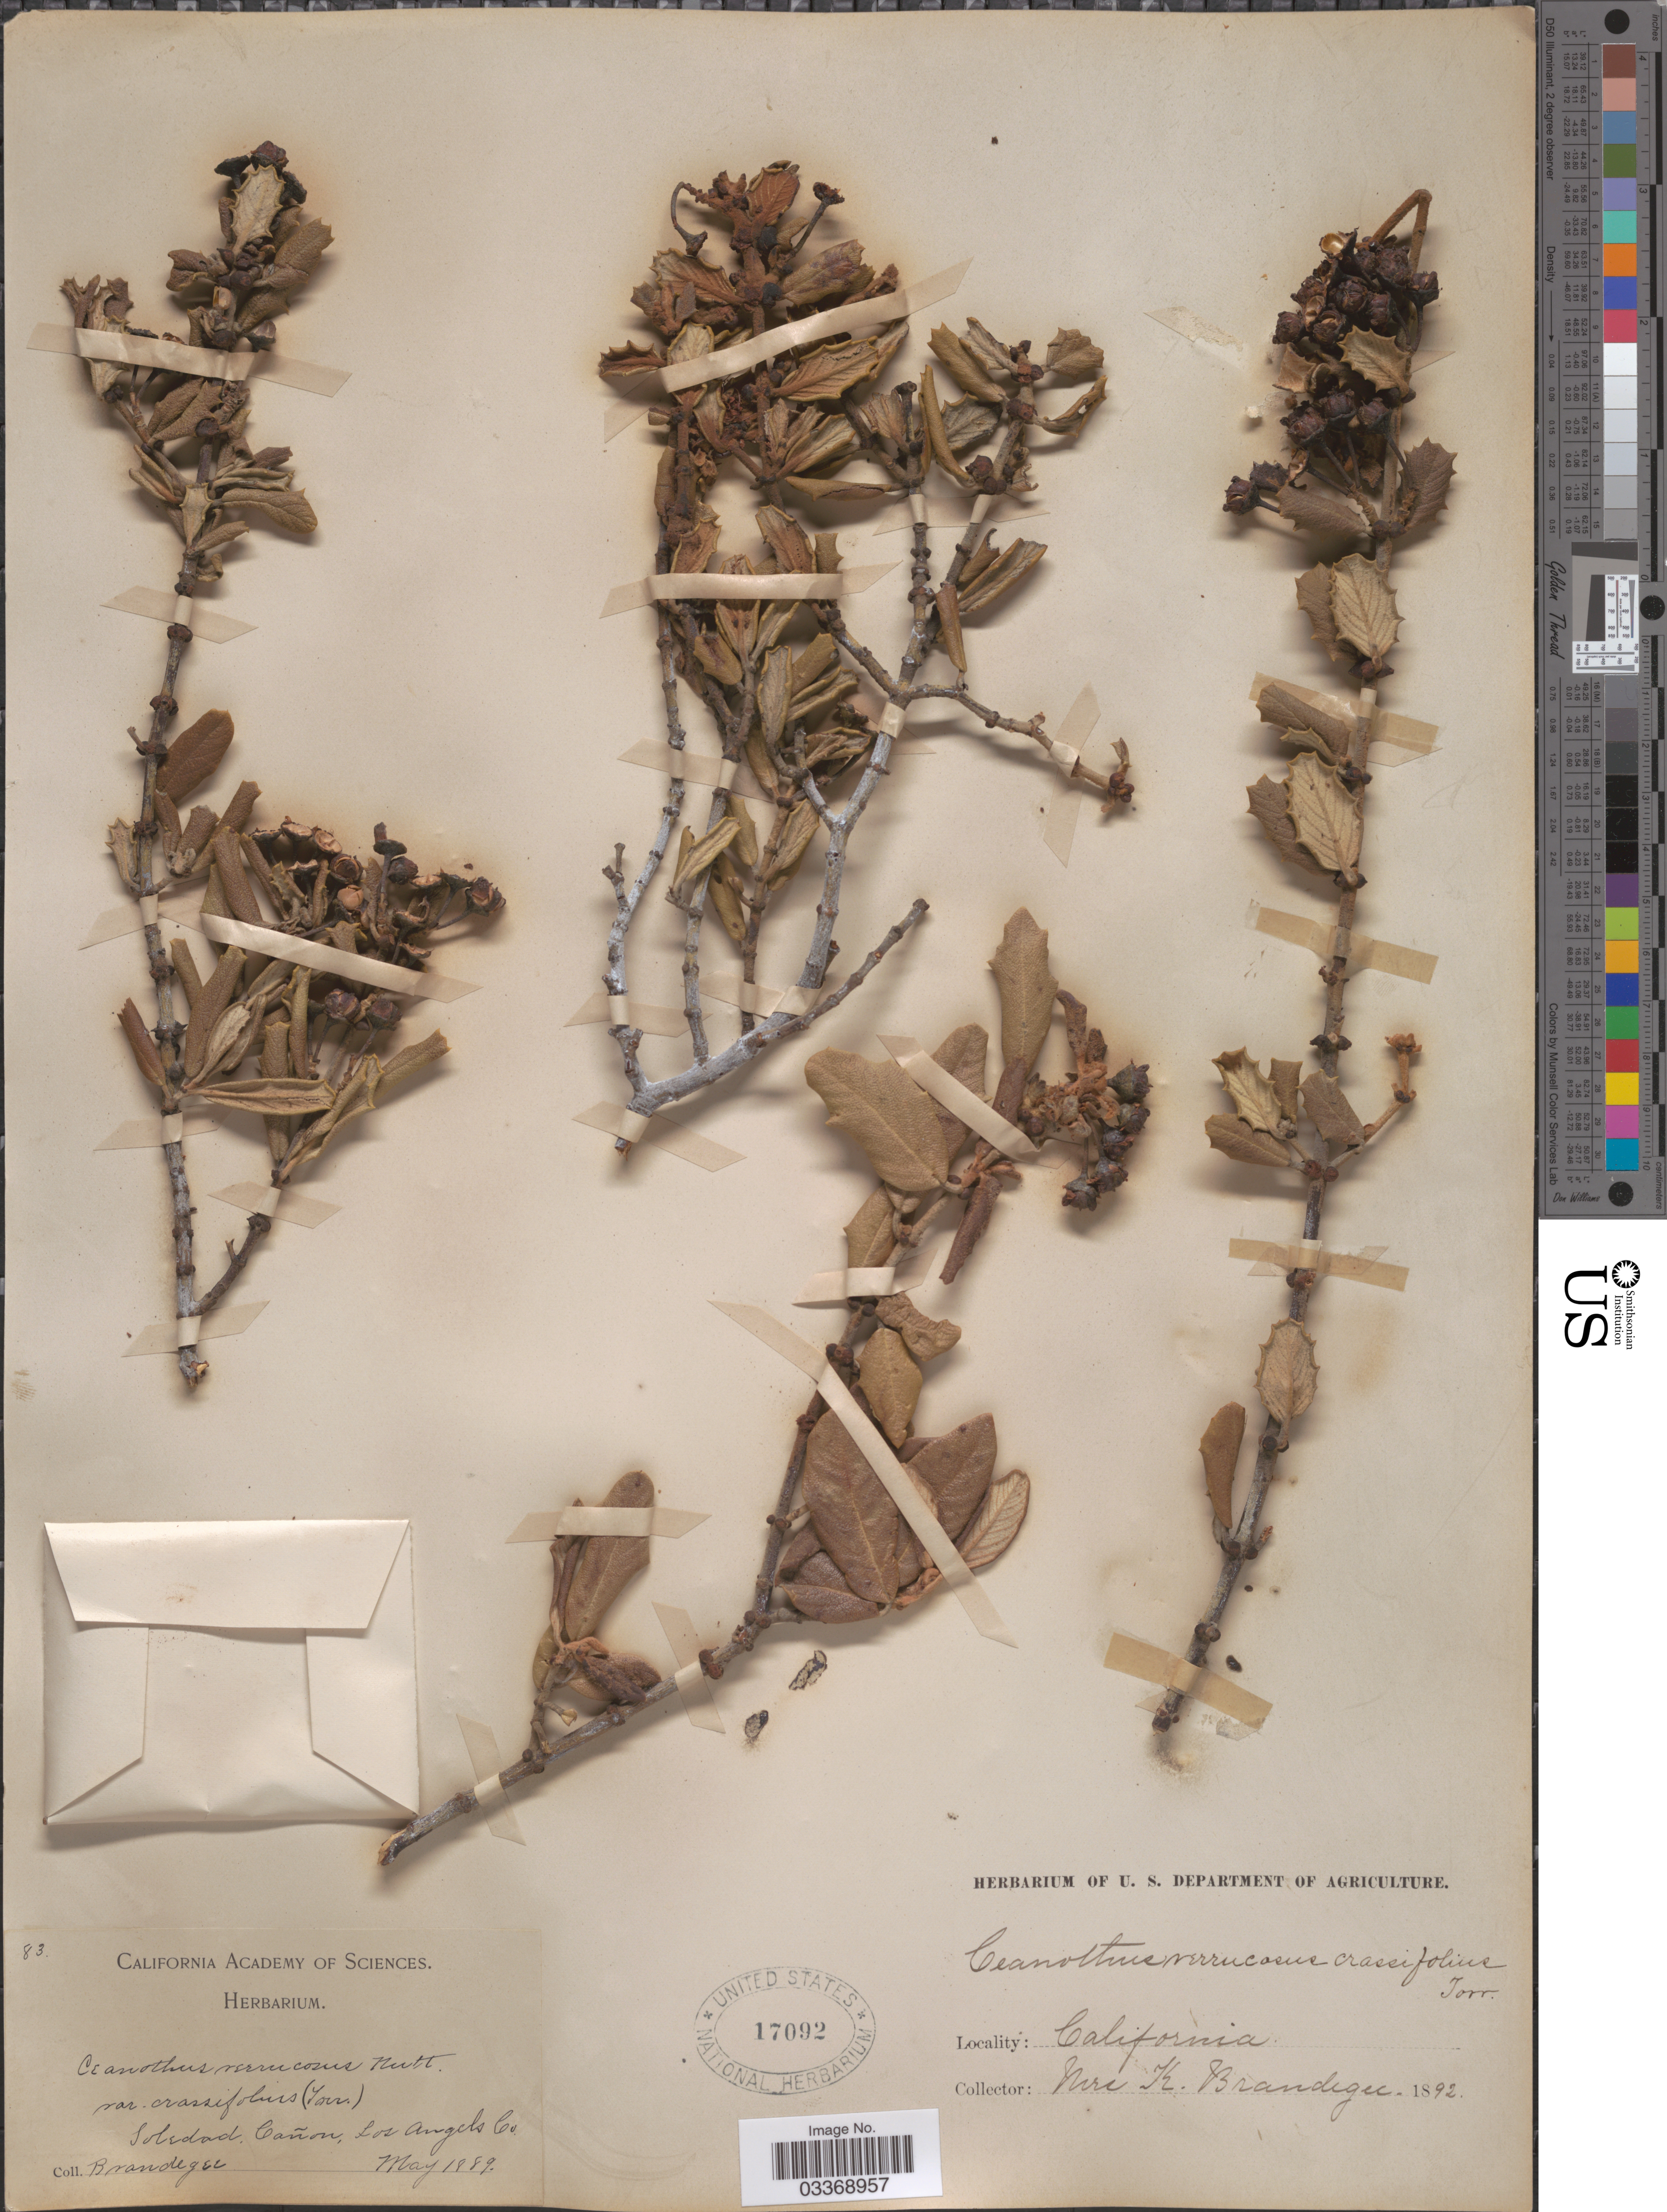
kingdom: Plantae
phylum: Tracheophyta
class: Magnoliopsida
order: Rosales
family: Rhamnaceae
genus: Ceanothus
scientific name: Ceanothus crassifolius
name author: Torr.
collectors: K. Brandegee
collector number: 83?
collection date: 1889-05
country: United States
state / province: California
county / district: Los Angeles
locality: Soledad Cañon, Los Angeles County.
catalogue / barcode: US 17092